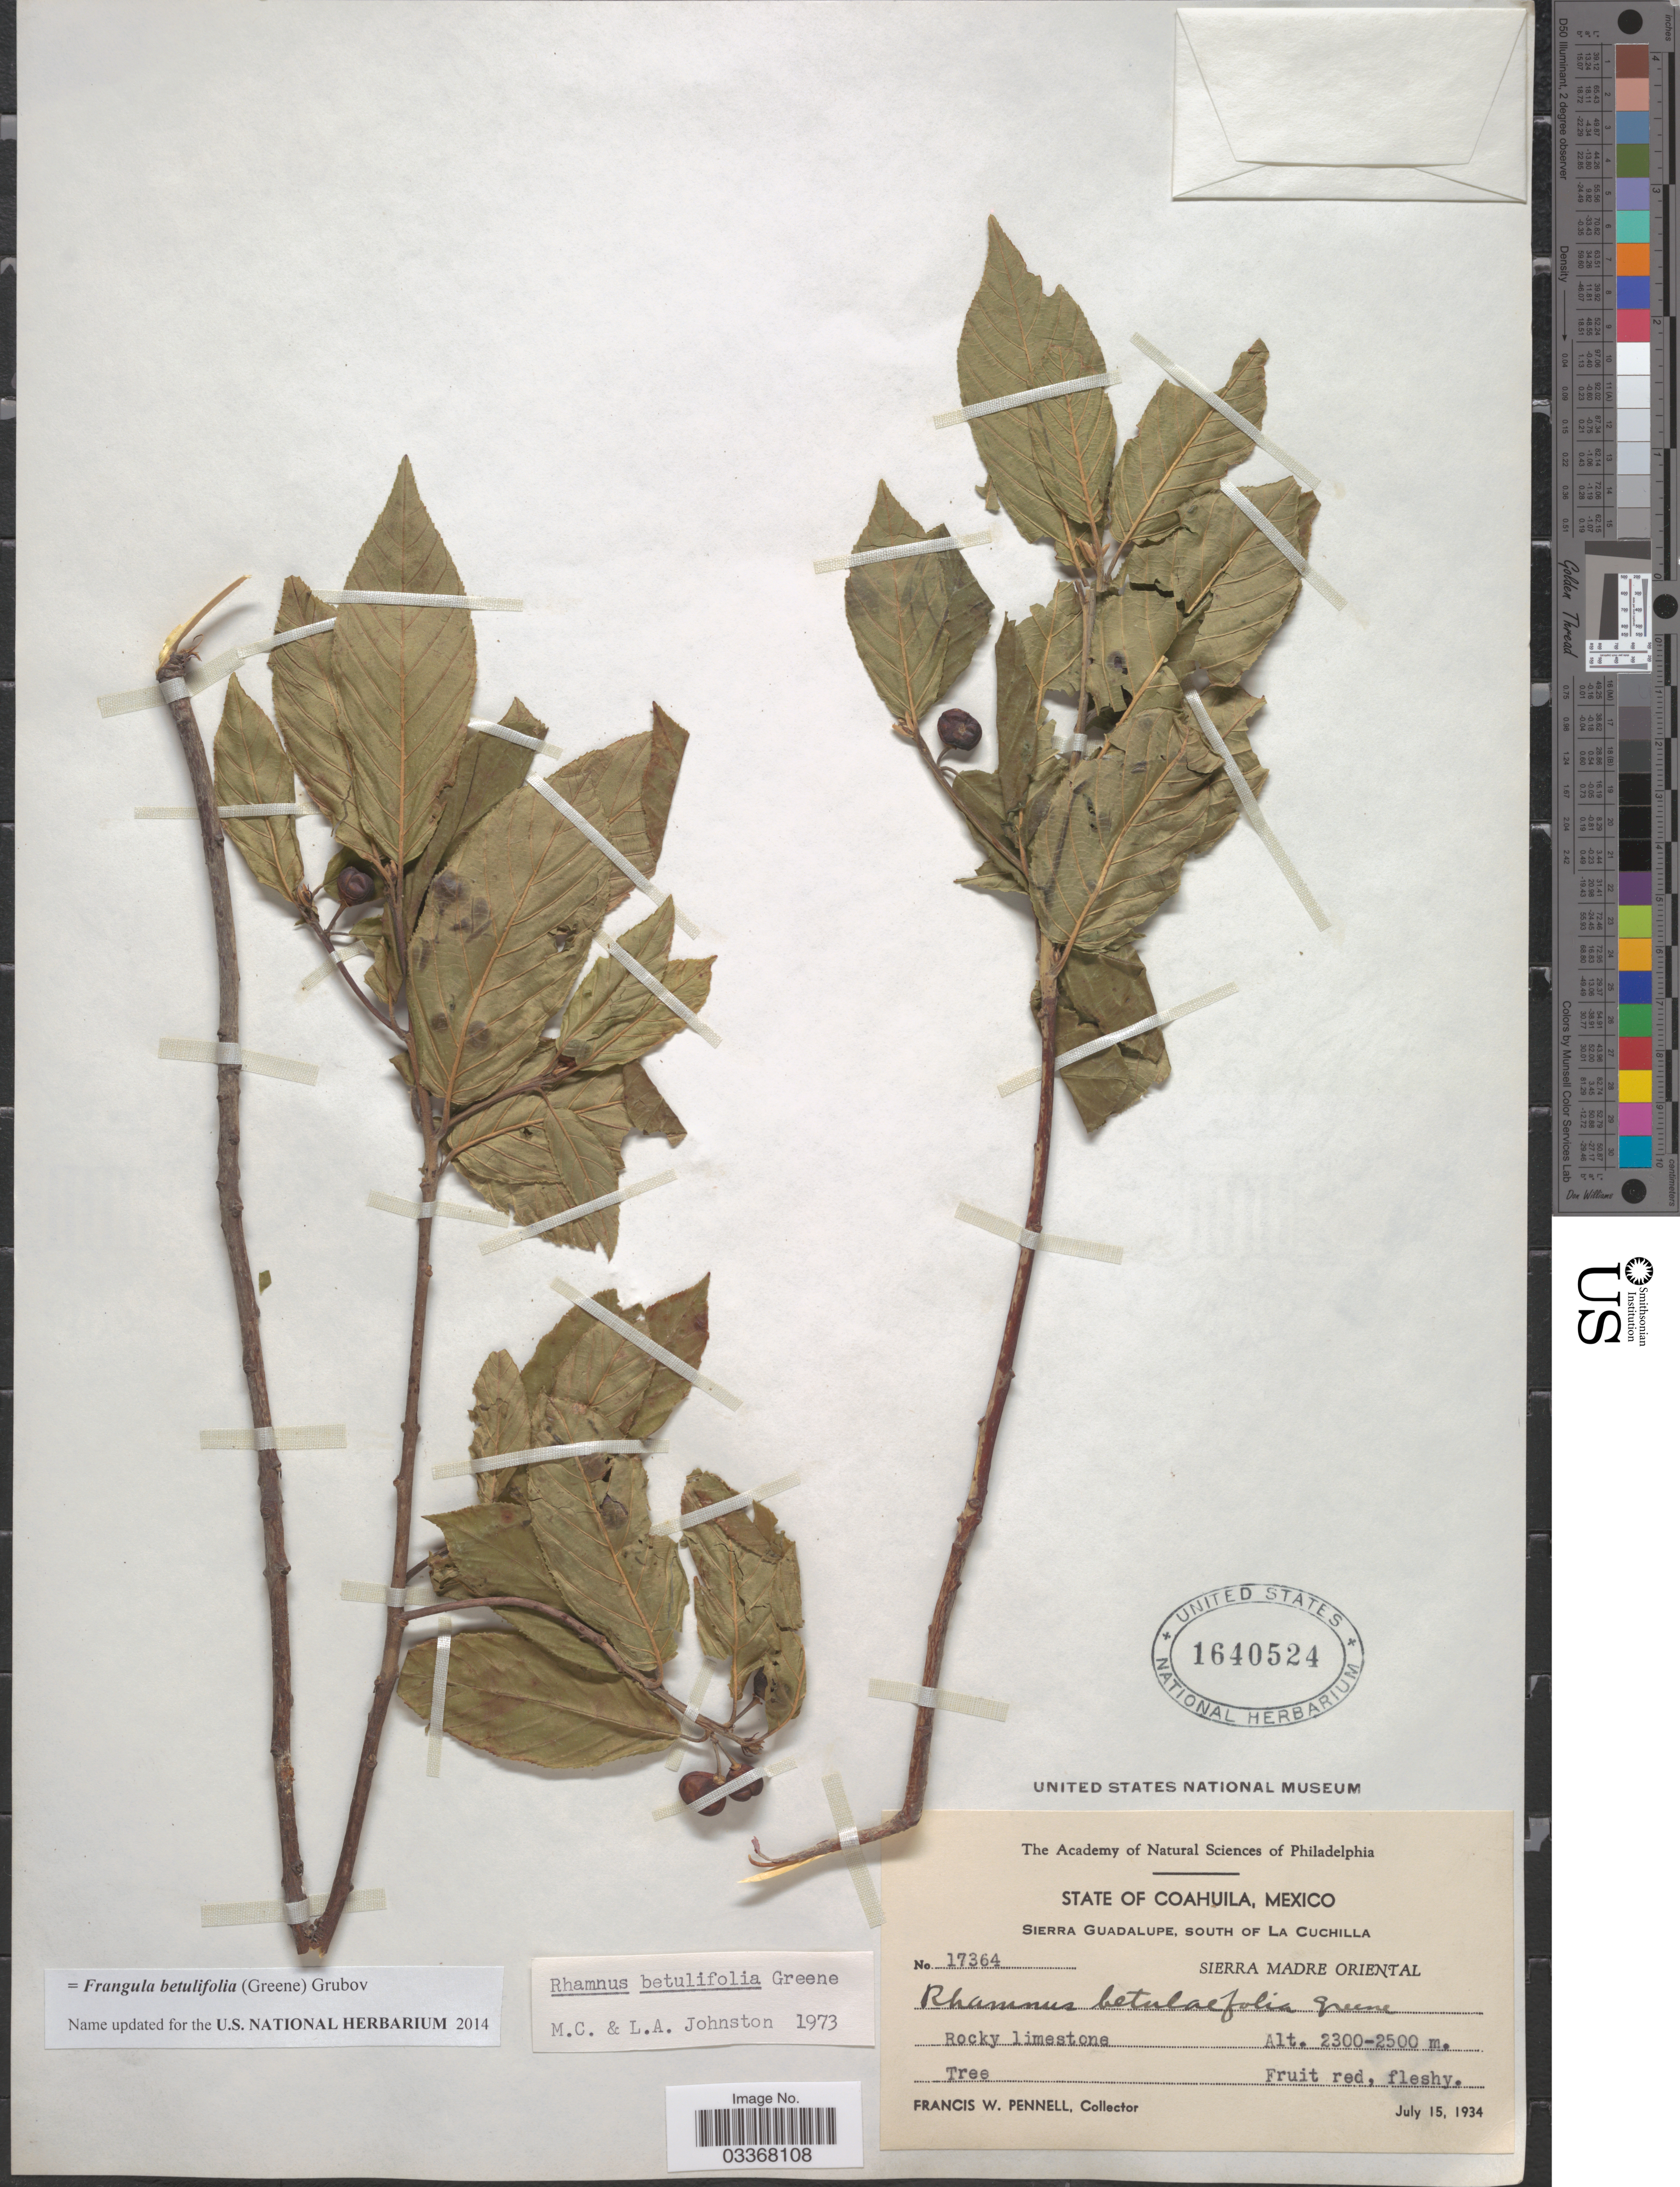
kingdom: Plantae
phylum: Tracheophyta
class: Magnoliopsida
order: Rosales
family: Rhamnaceae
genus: Frangula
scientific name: Frangula betulifolia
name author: (Greene) Grubov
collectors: F. W. Pennell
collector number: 17364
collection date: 1934-07-15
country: Mexico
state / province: Coahuila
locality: Sierra Guadalupe, South of La Cuchilla, Sierra Madre Oriental.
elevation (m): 2300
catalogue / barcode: US 1640524